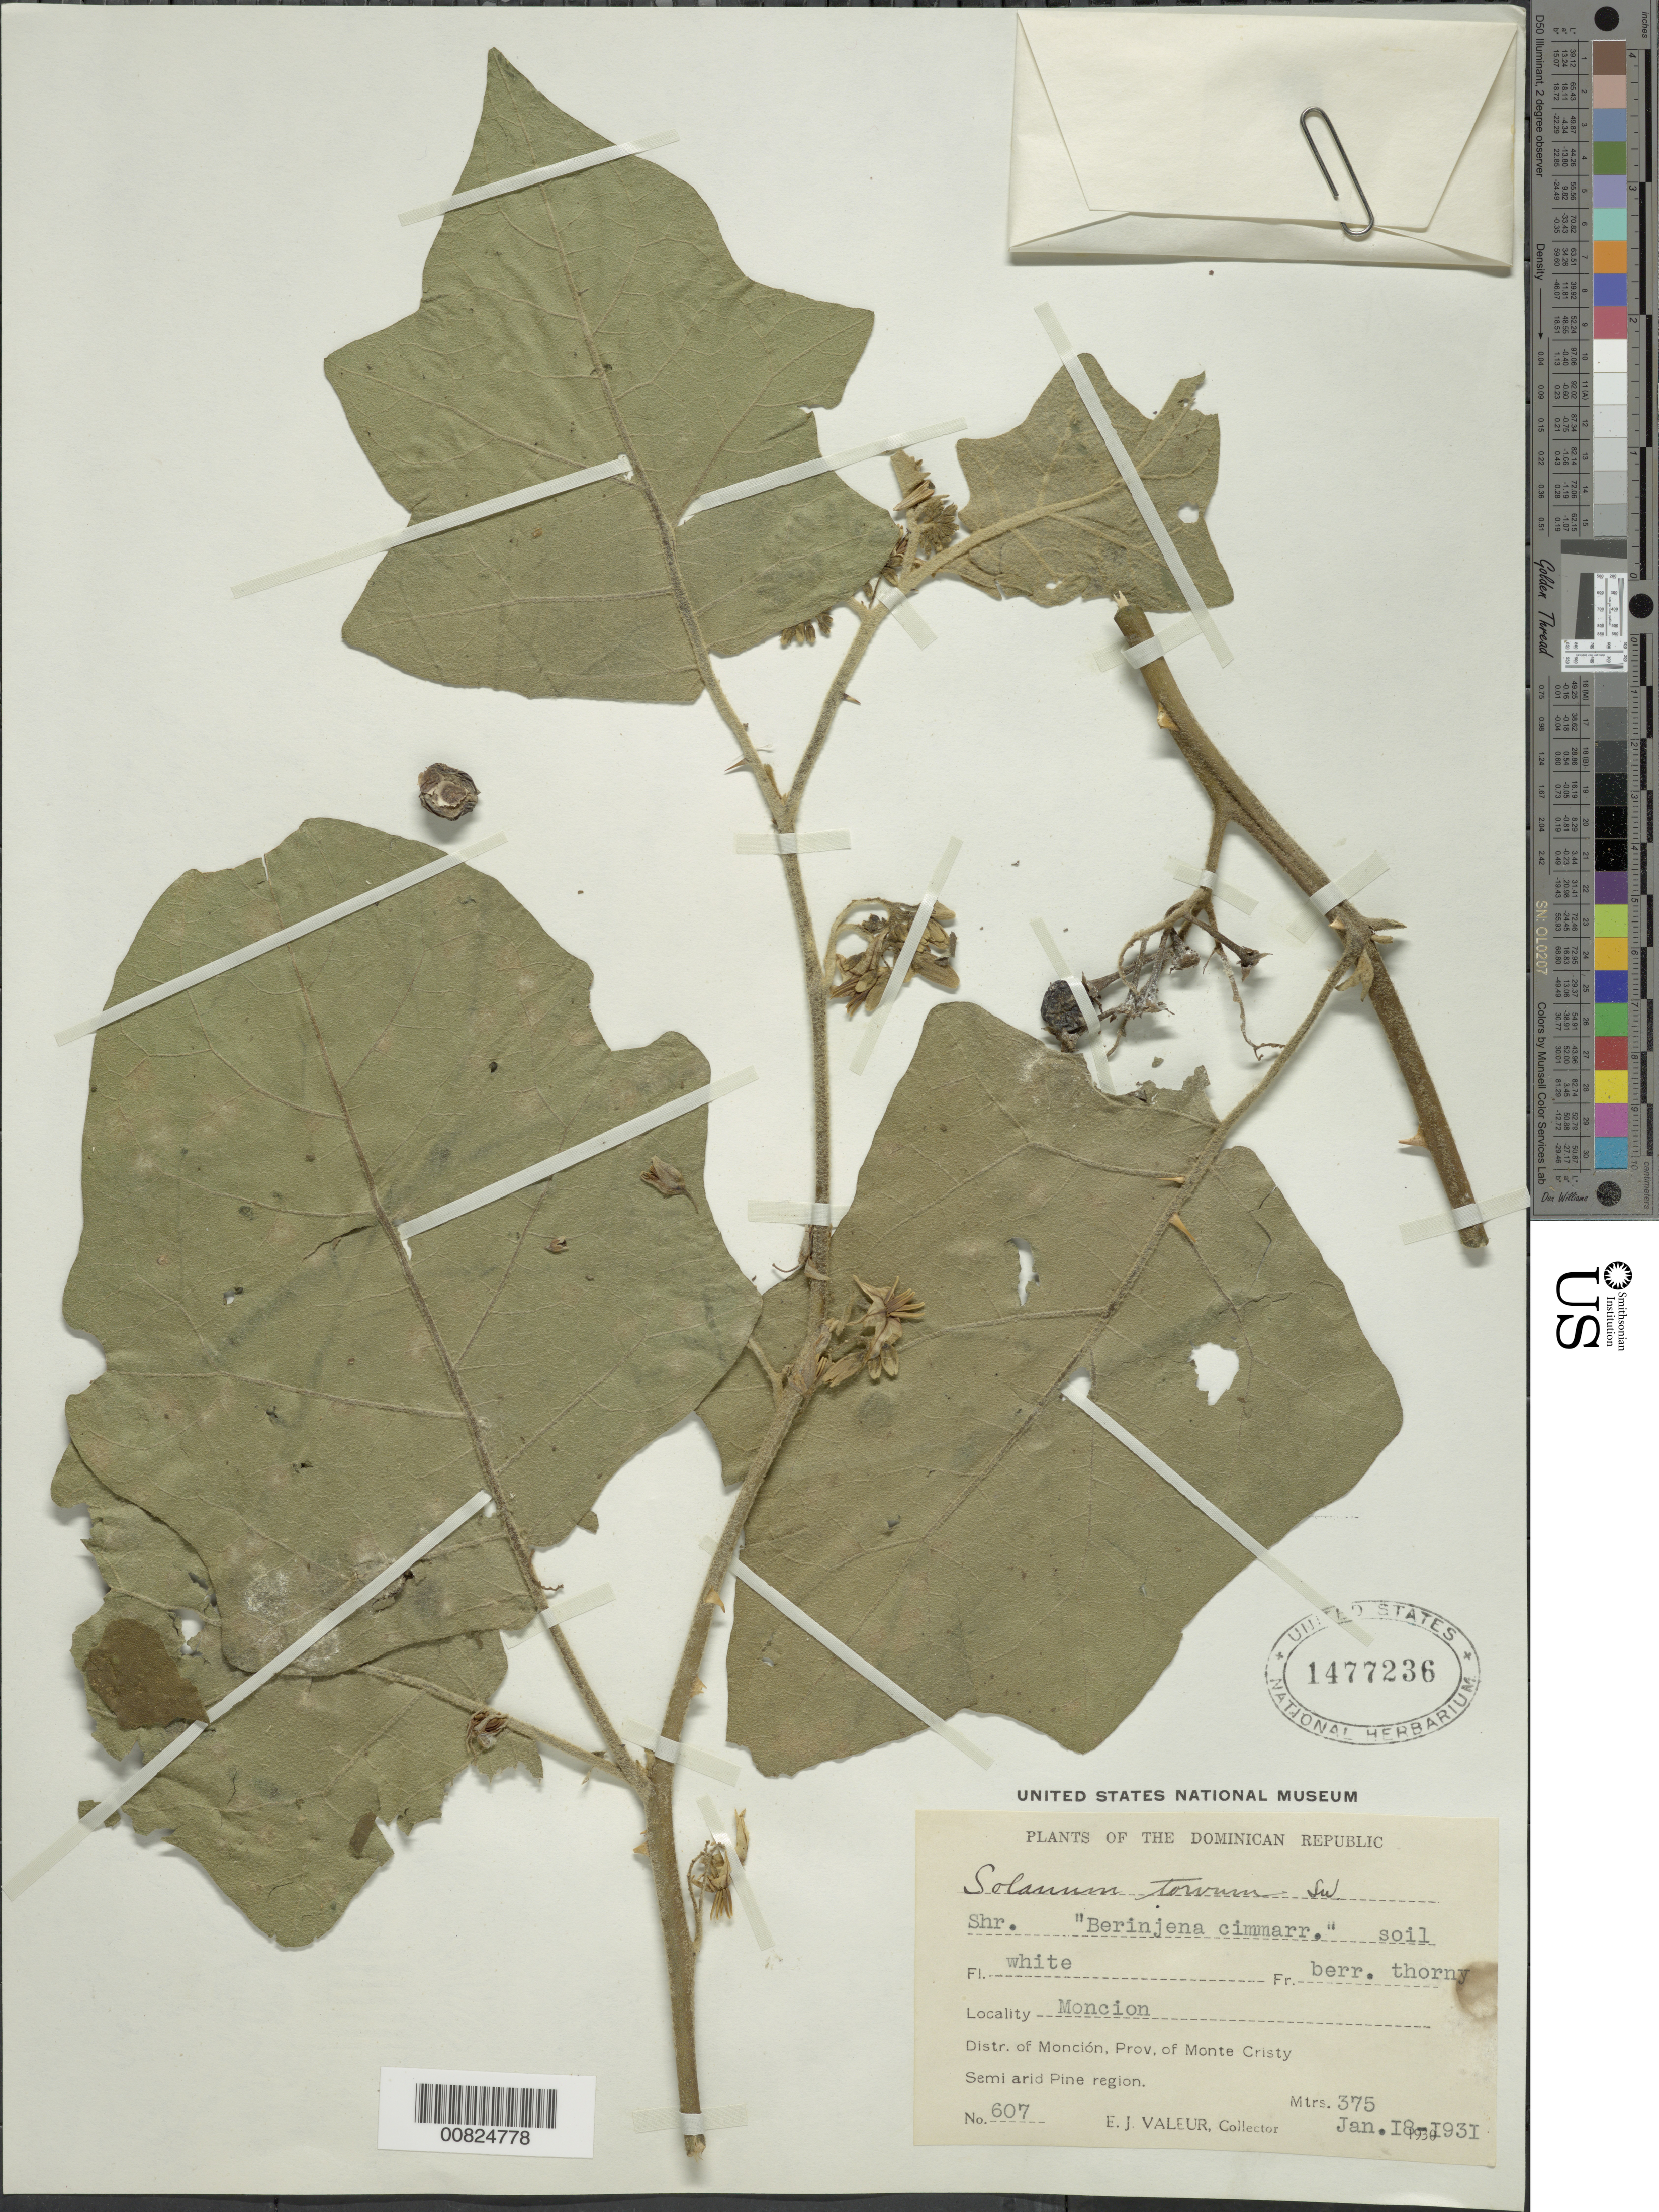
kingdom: Plantae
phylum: Tracheophyta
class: Magnoliopsida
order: Solanales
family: Solanaceae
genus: Solanum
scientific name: Solanum torvum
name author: Sw.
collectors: E. Valeur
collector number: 607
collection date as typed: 18 Jan 1931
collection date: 1931-01-18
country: Dominican Republic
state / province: Monte Cristi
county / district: Monción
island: Hispaniola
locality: Moncion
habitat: Semi arid pine region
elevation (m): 375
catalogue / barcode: US 1477236